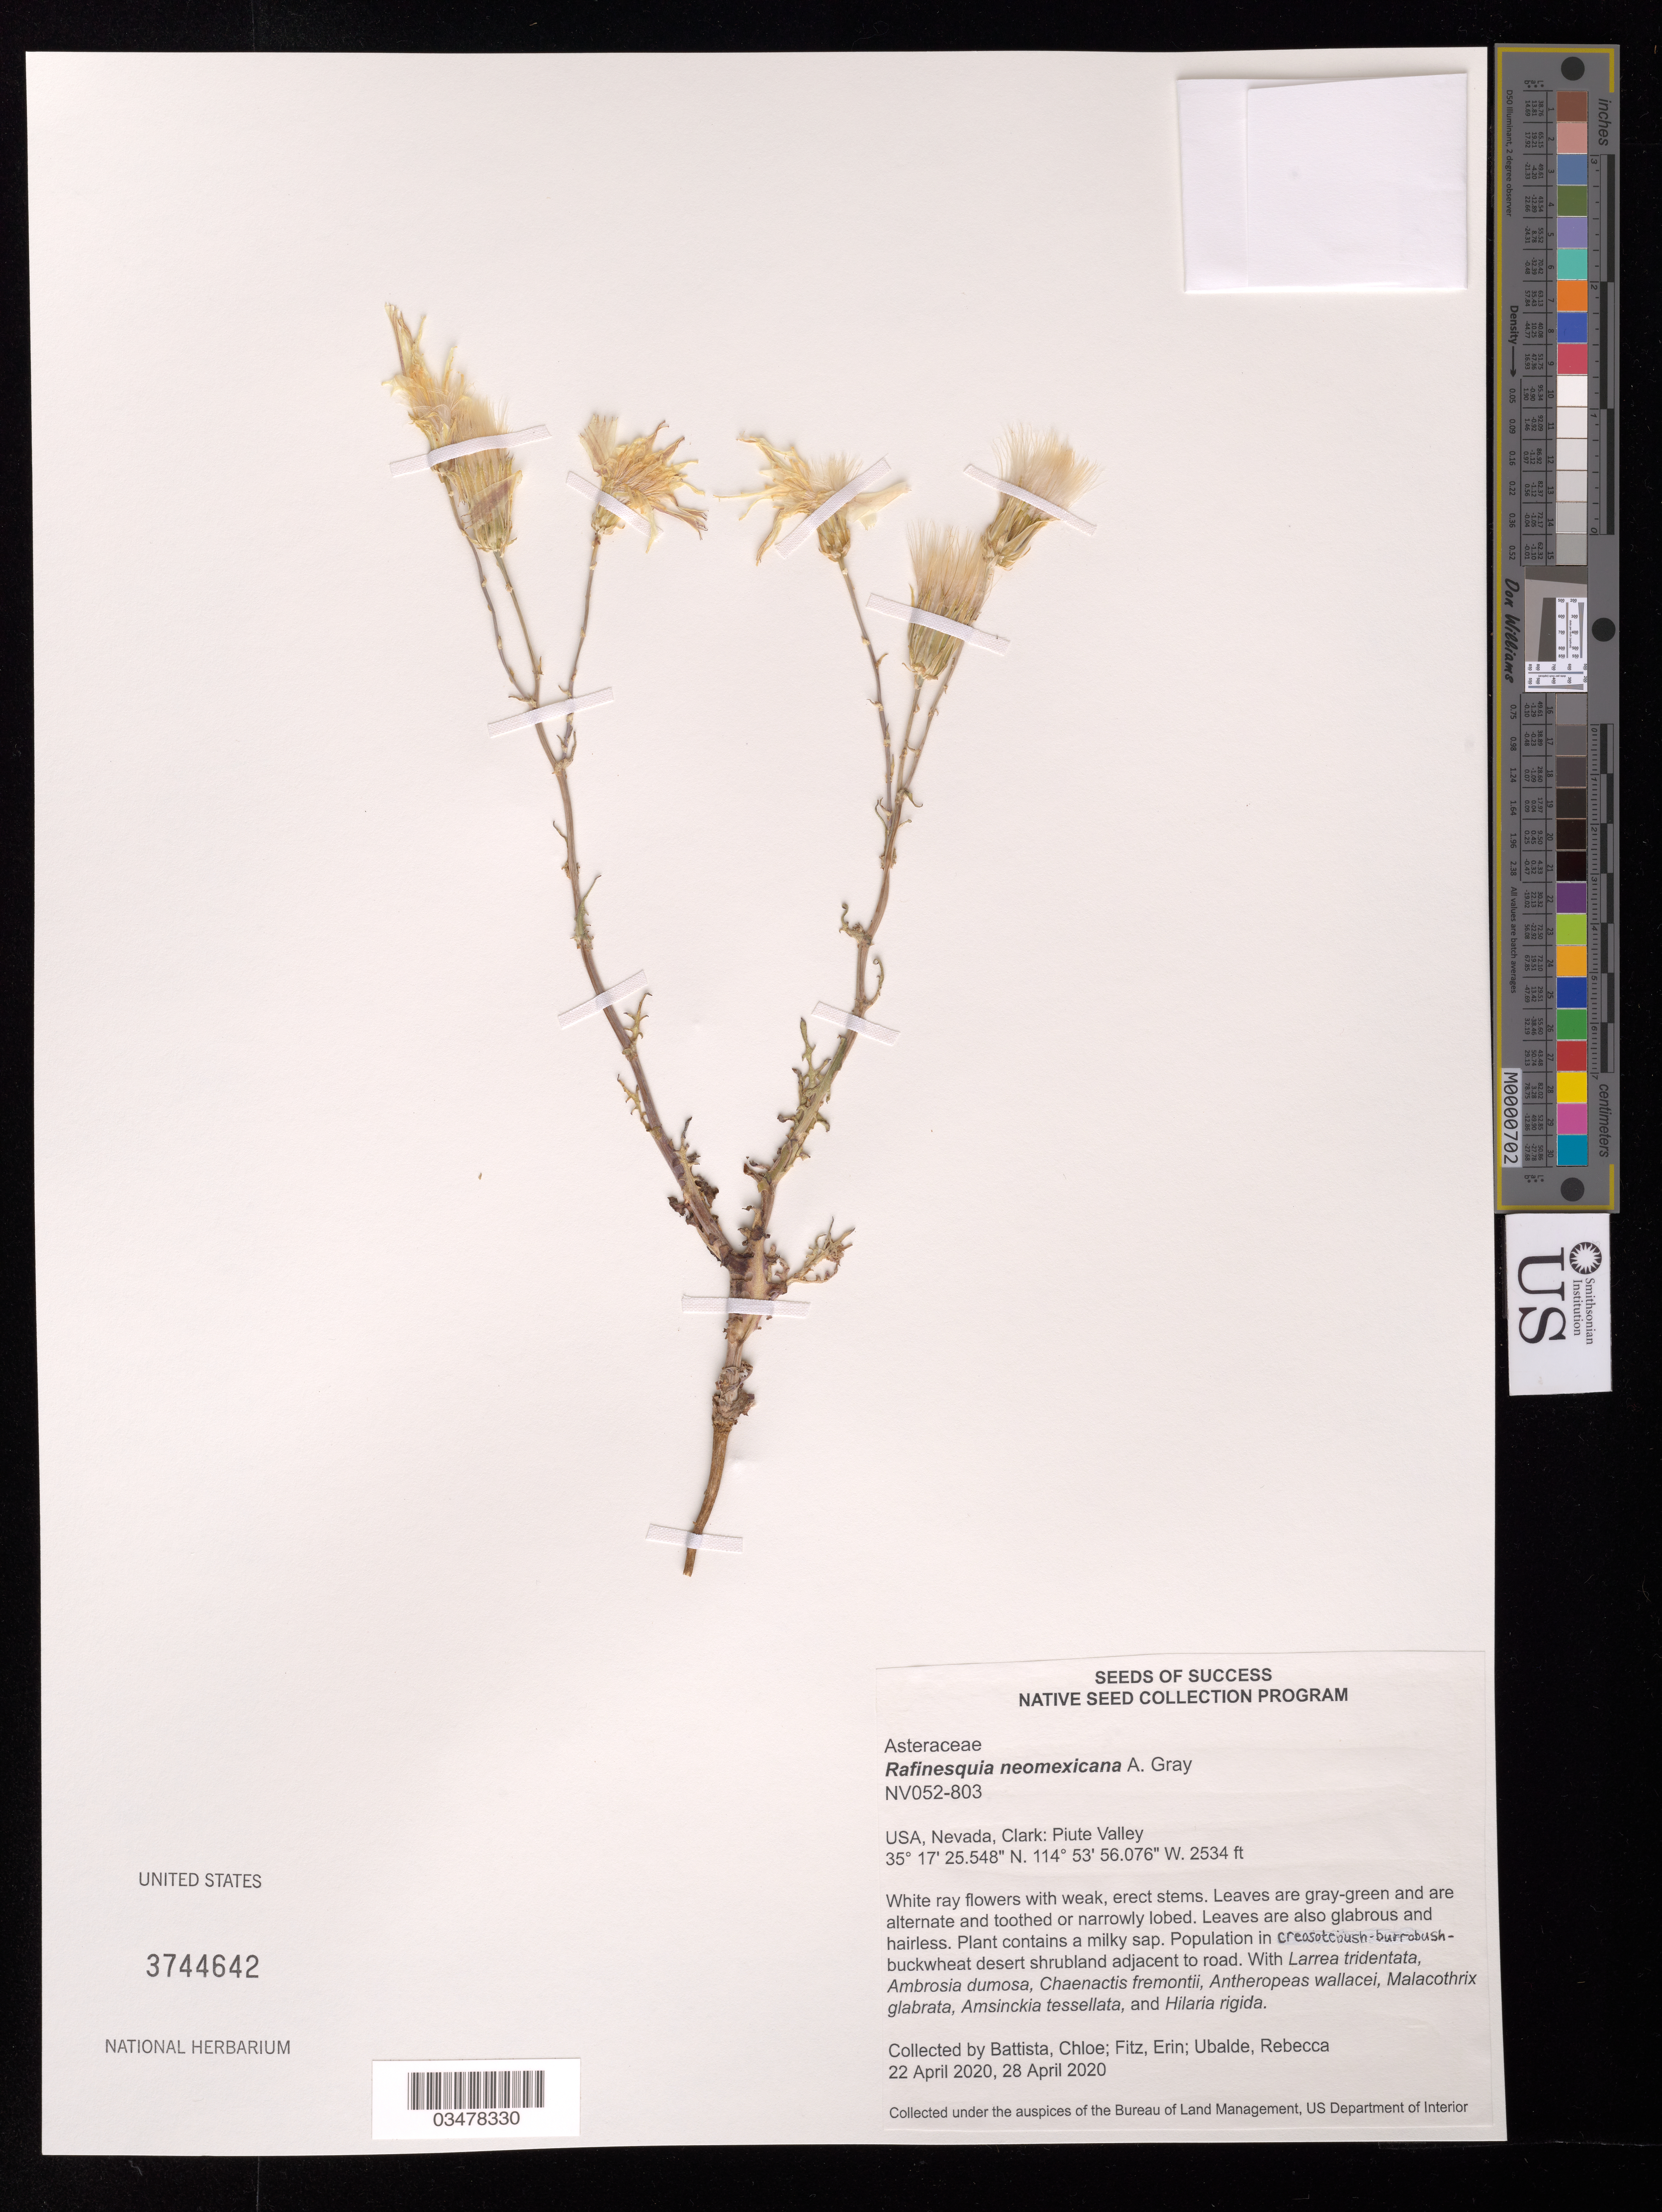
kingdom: Plantae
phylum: Tracheophyta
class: Magnoliopsida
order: Asterales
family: Asteraceae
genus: Rafinesquia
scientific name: Rafinesquia neomexicana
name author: A. Gray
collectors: C. Battista, E. Fitz & R. Ubalde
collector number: NV052-803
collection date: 2020-04-22,2020-04-28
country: United States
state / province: Nevada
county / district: Clark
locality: Piute Valley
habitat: Creosotebush-burrobush-buckwheat desert shrubland. With Larrea tridentata, Ambrosia dumosa, Hilaria rigida.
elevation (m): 772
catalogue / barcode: US 3744642